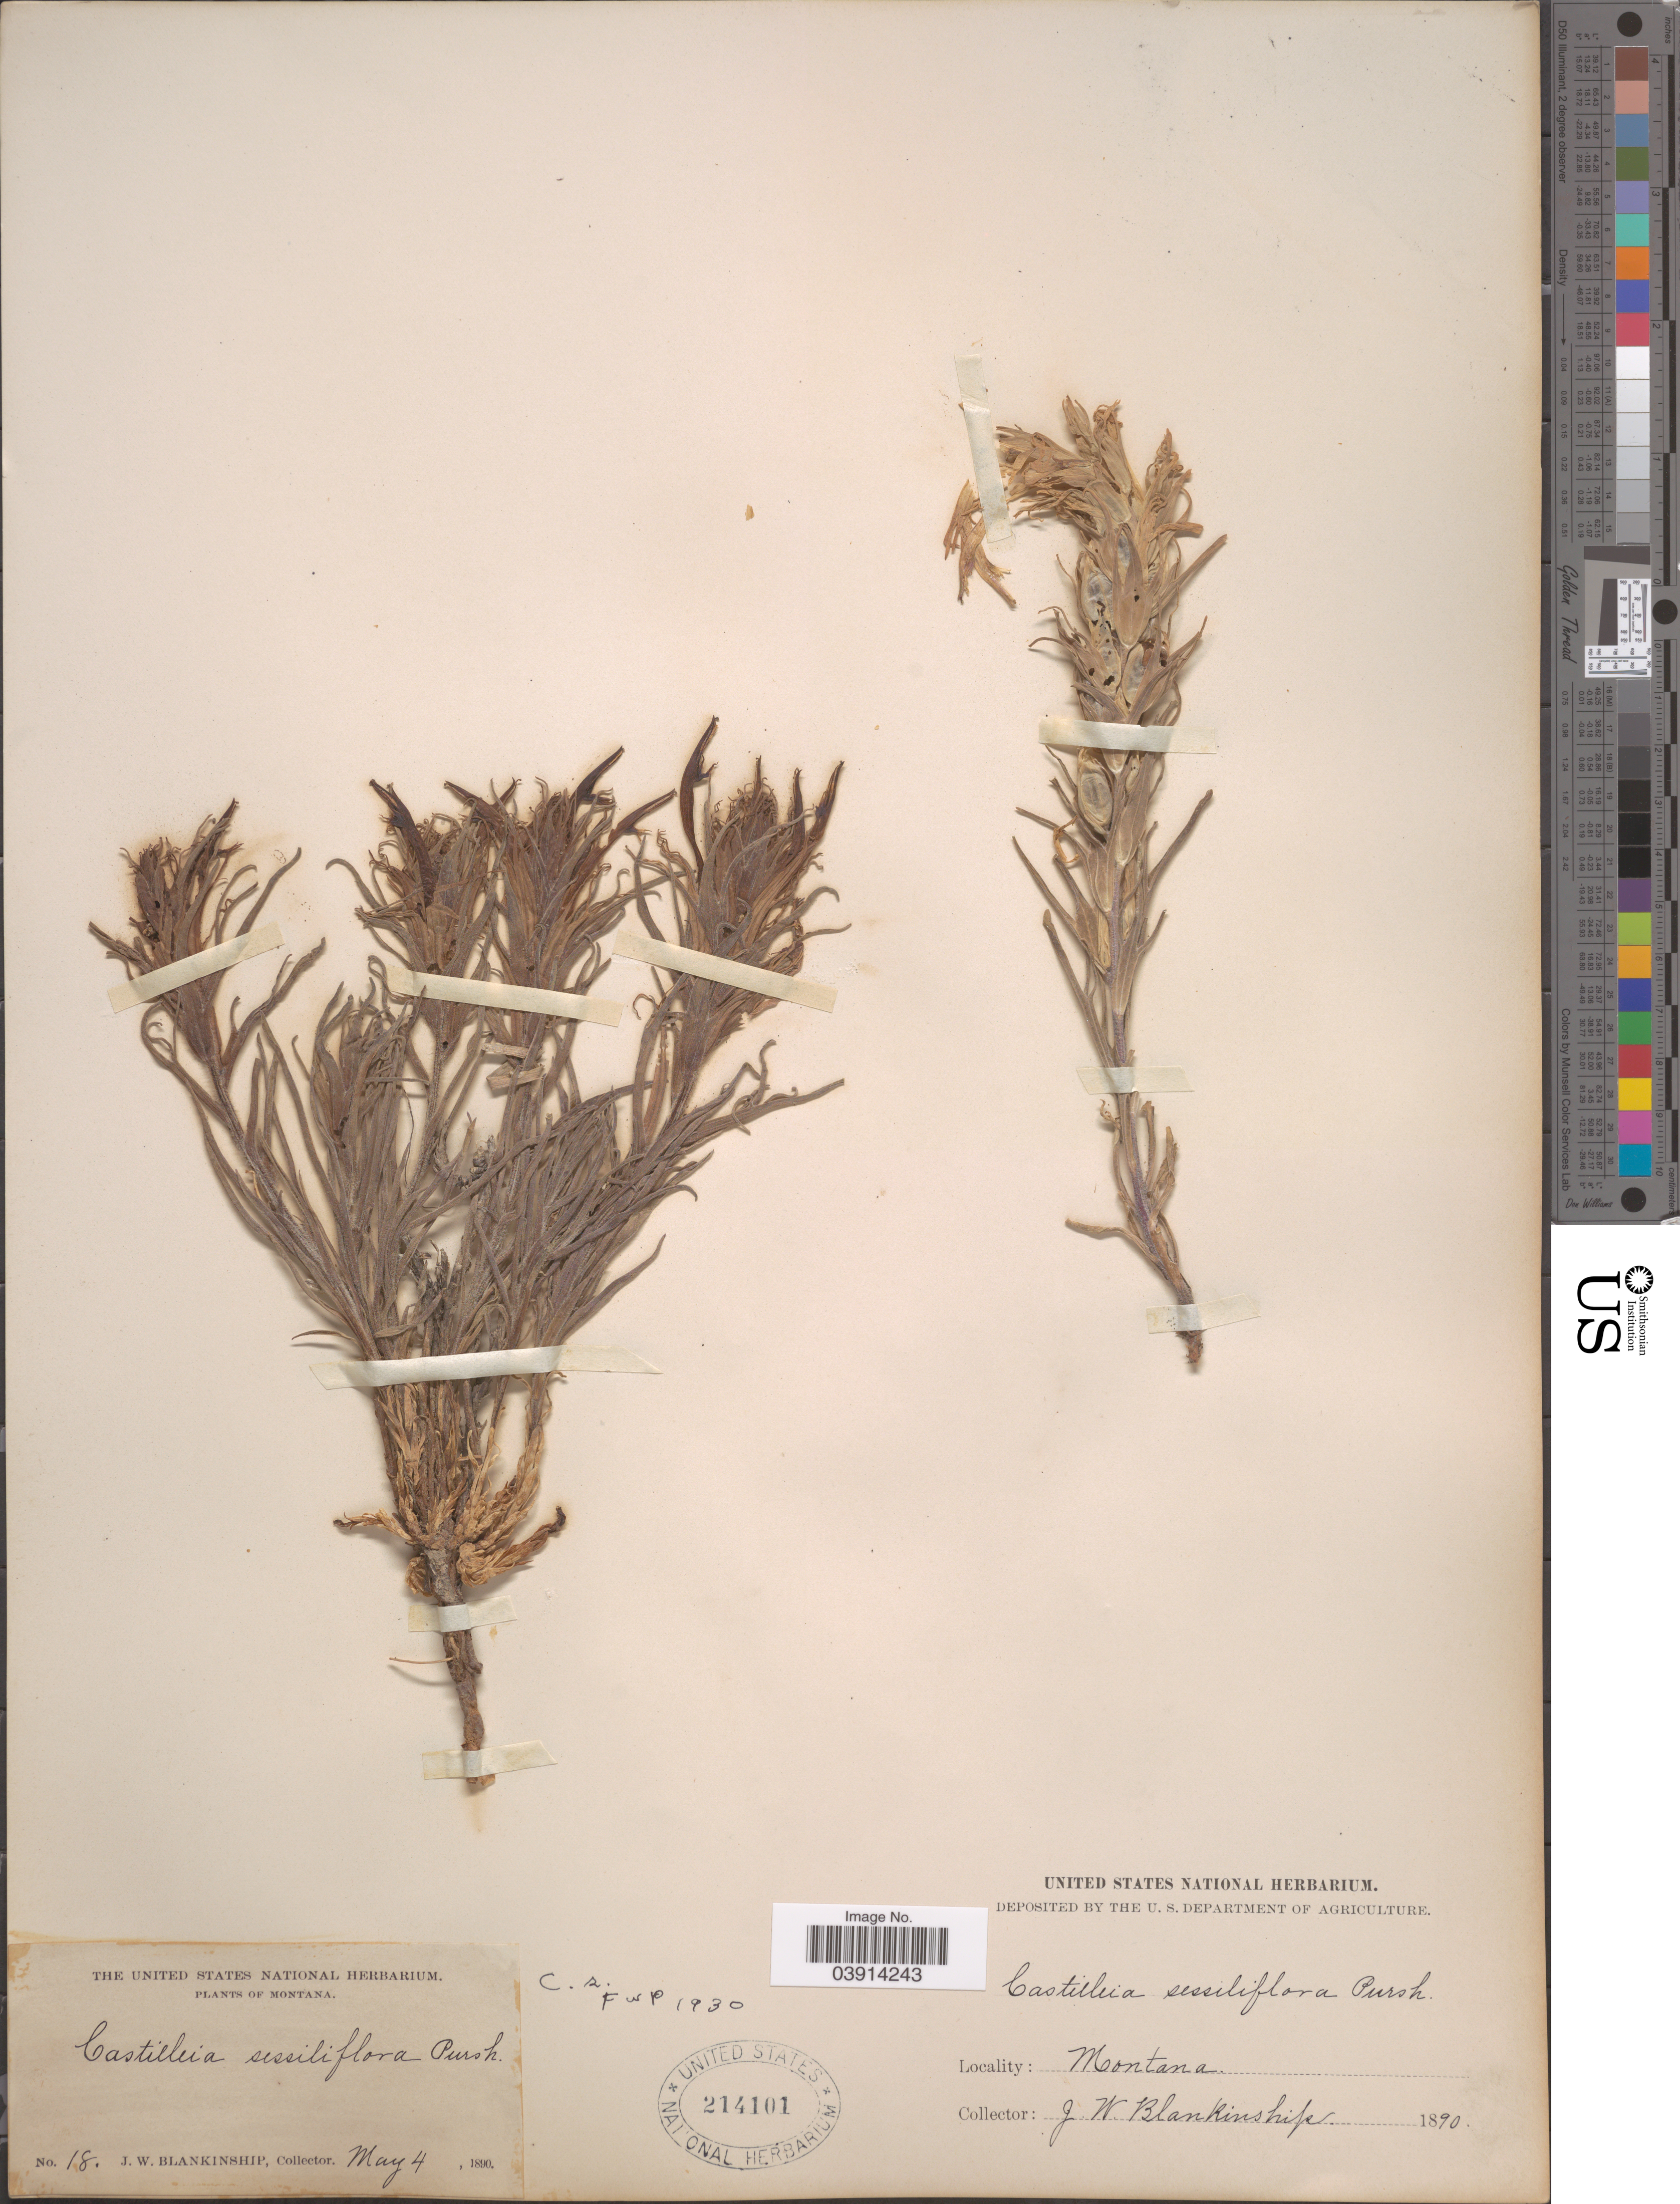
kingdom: Plantae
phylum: Tracheophyta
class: Magnoliopsida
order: Lamiales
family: Orobanchaceae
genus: Castilleja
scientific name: Castilleja sessiliflora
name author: Pursh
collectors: J. W. Blankinship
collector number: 18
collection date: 1890-05-04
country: United States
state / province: Montana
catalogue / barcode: US 214101